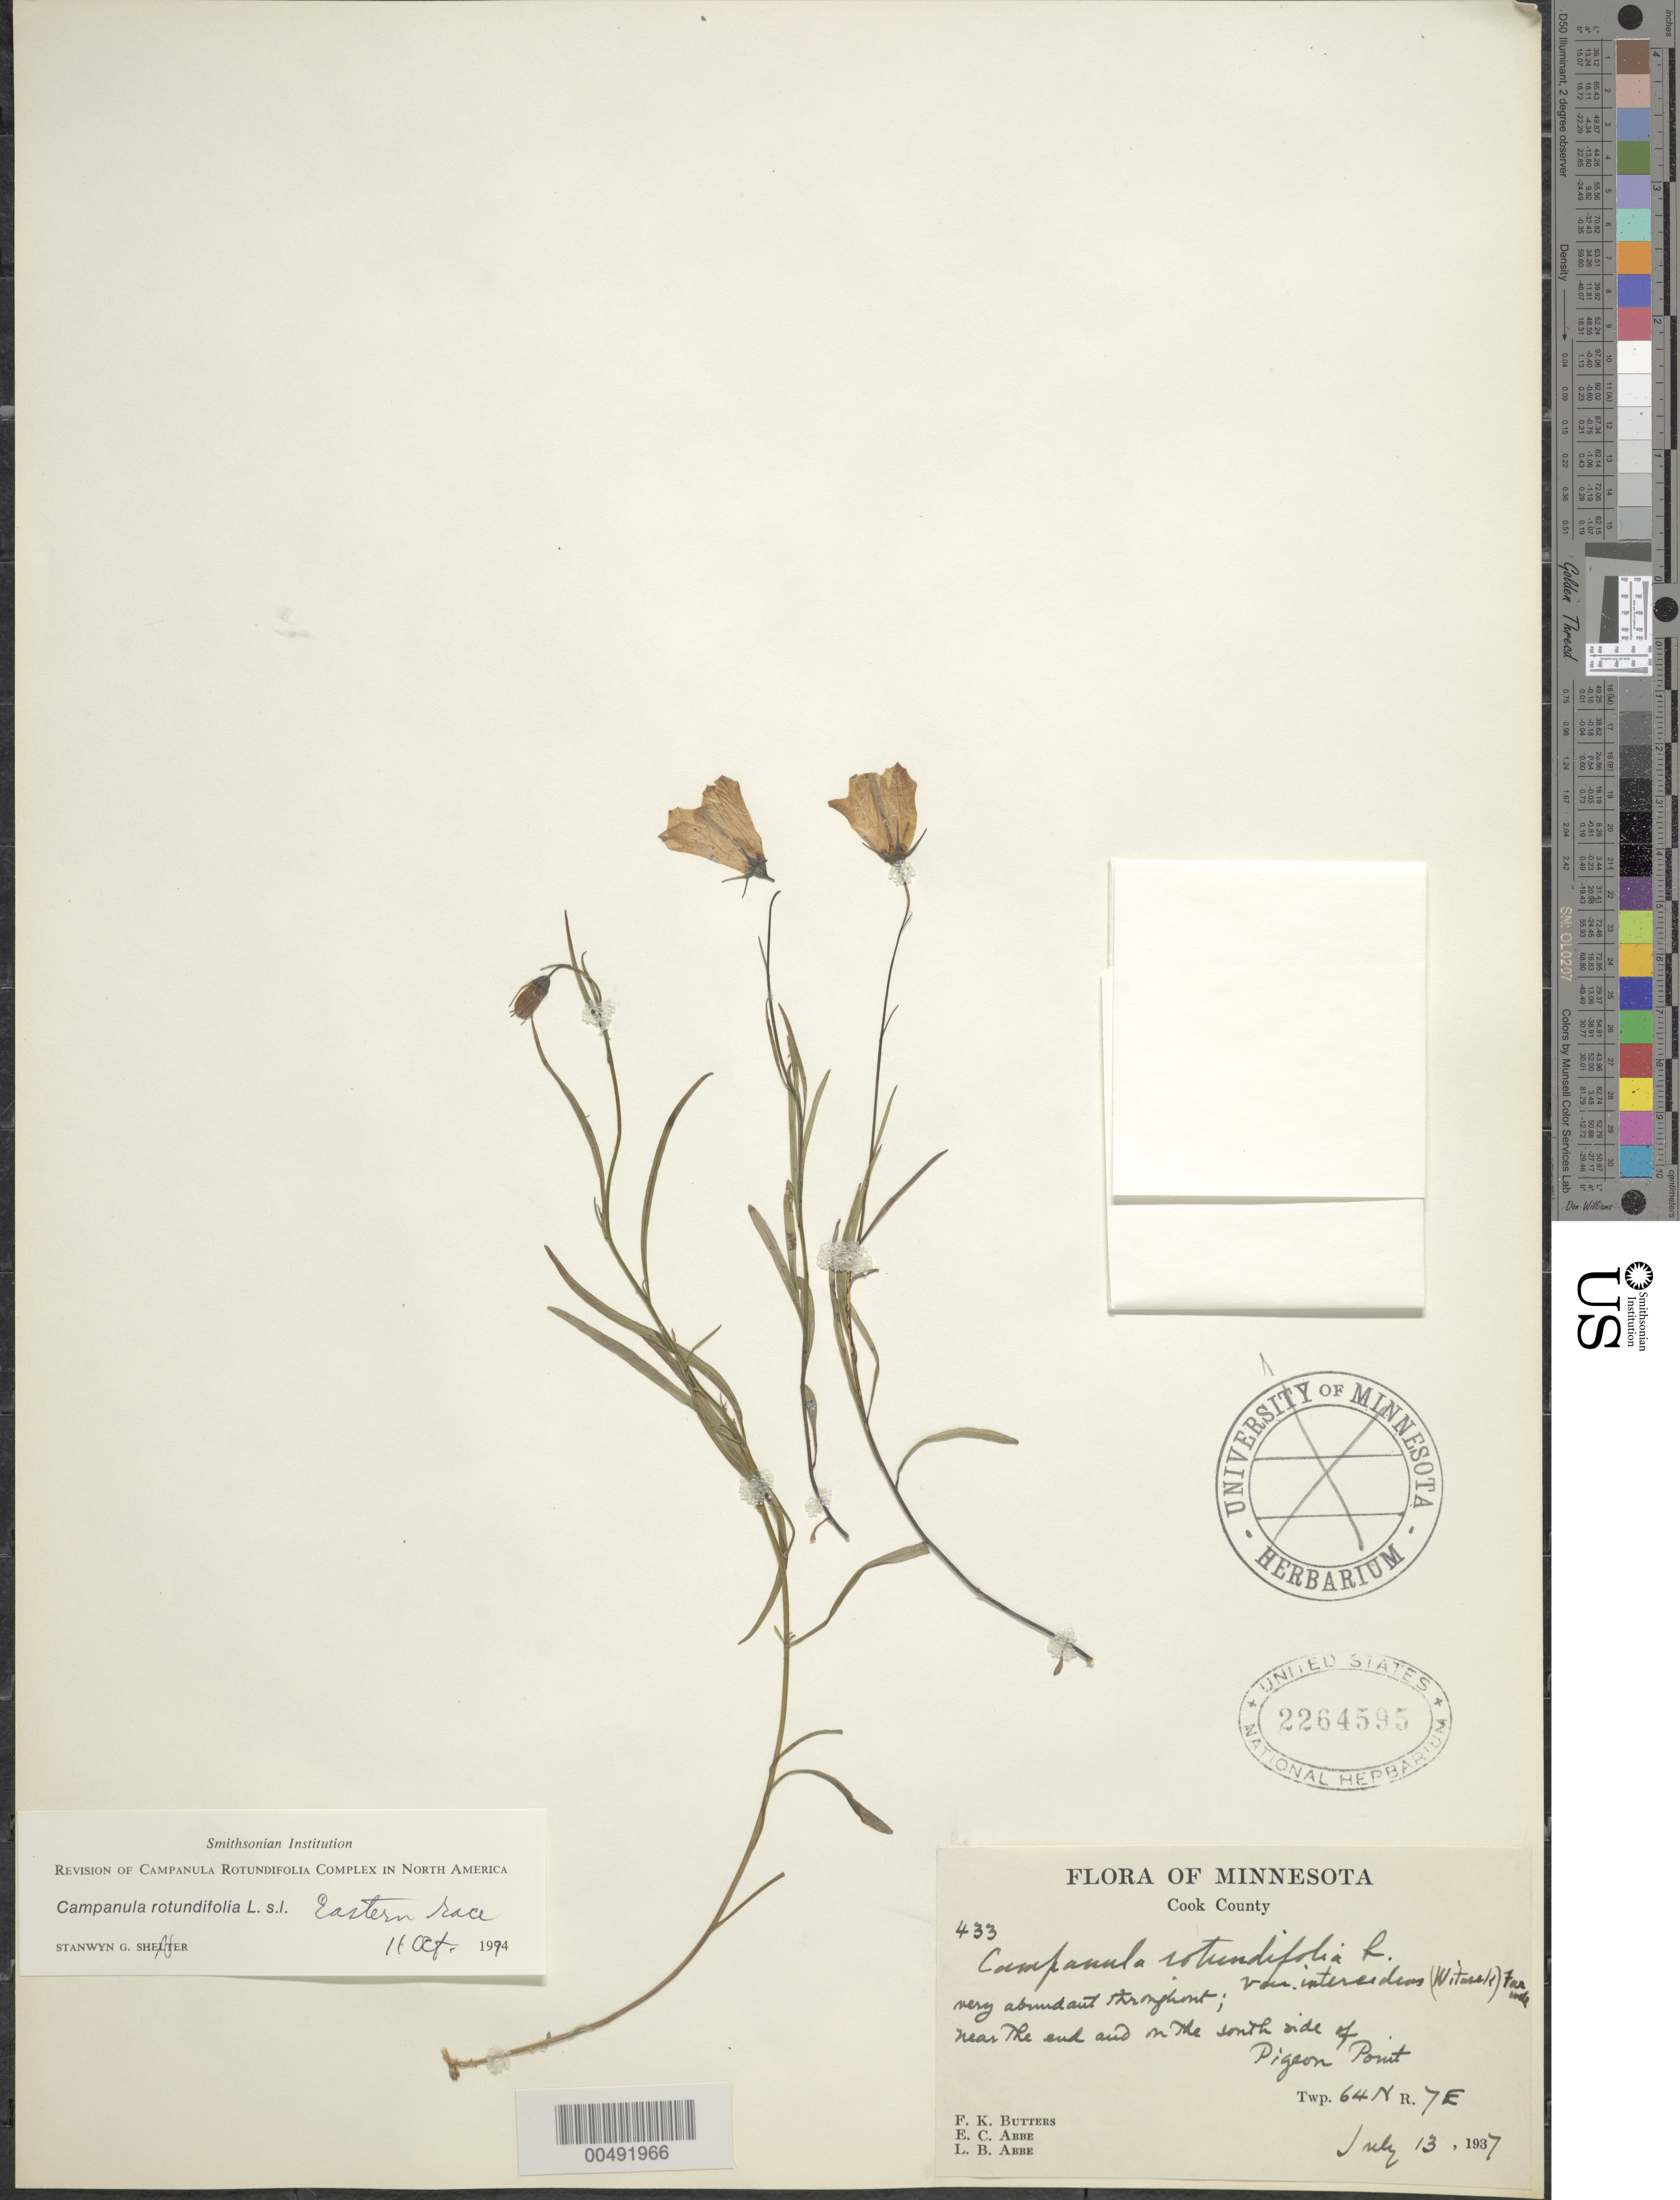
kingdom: Plantae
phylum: Tracheophyta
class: Magnoliopsida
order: Asterales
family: Campanulaceae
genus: Campanula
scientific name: Campanula rotundifolia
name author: L.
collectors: F. K. Butters, E. C. Abbe & L. B. Abbe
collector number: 433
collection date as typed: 13 Jul 1937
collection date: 1937-07-13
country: United States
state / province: Minnesota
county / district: Cook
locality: near the end and on the south side of Pigeon Point, Twp 64N, R. 7E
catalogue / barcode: US 2264595